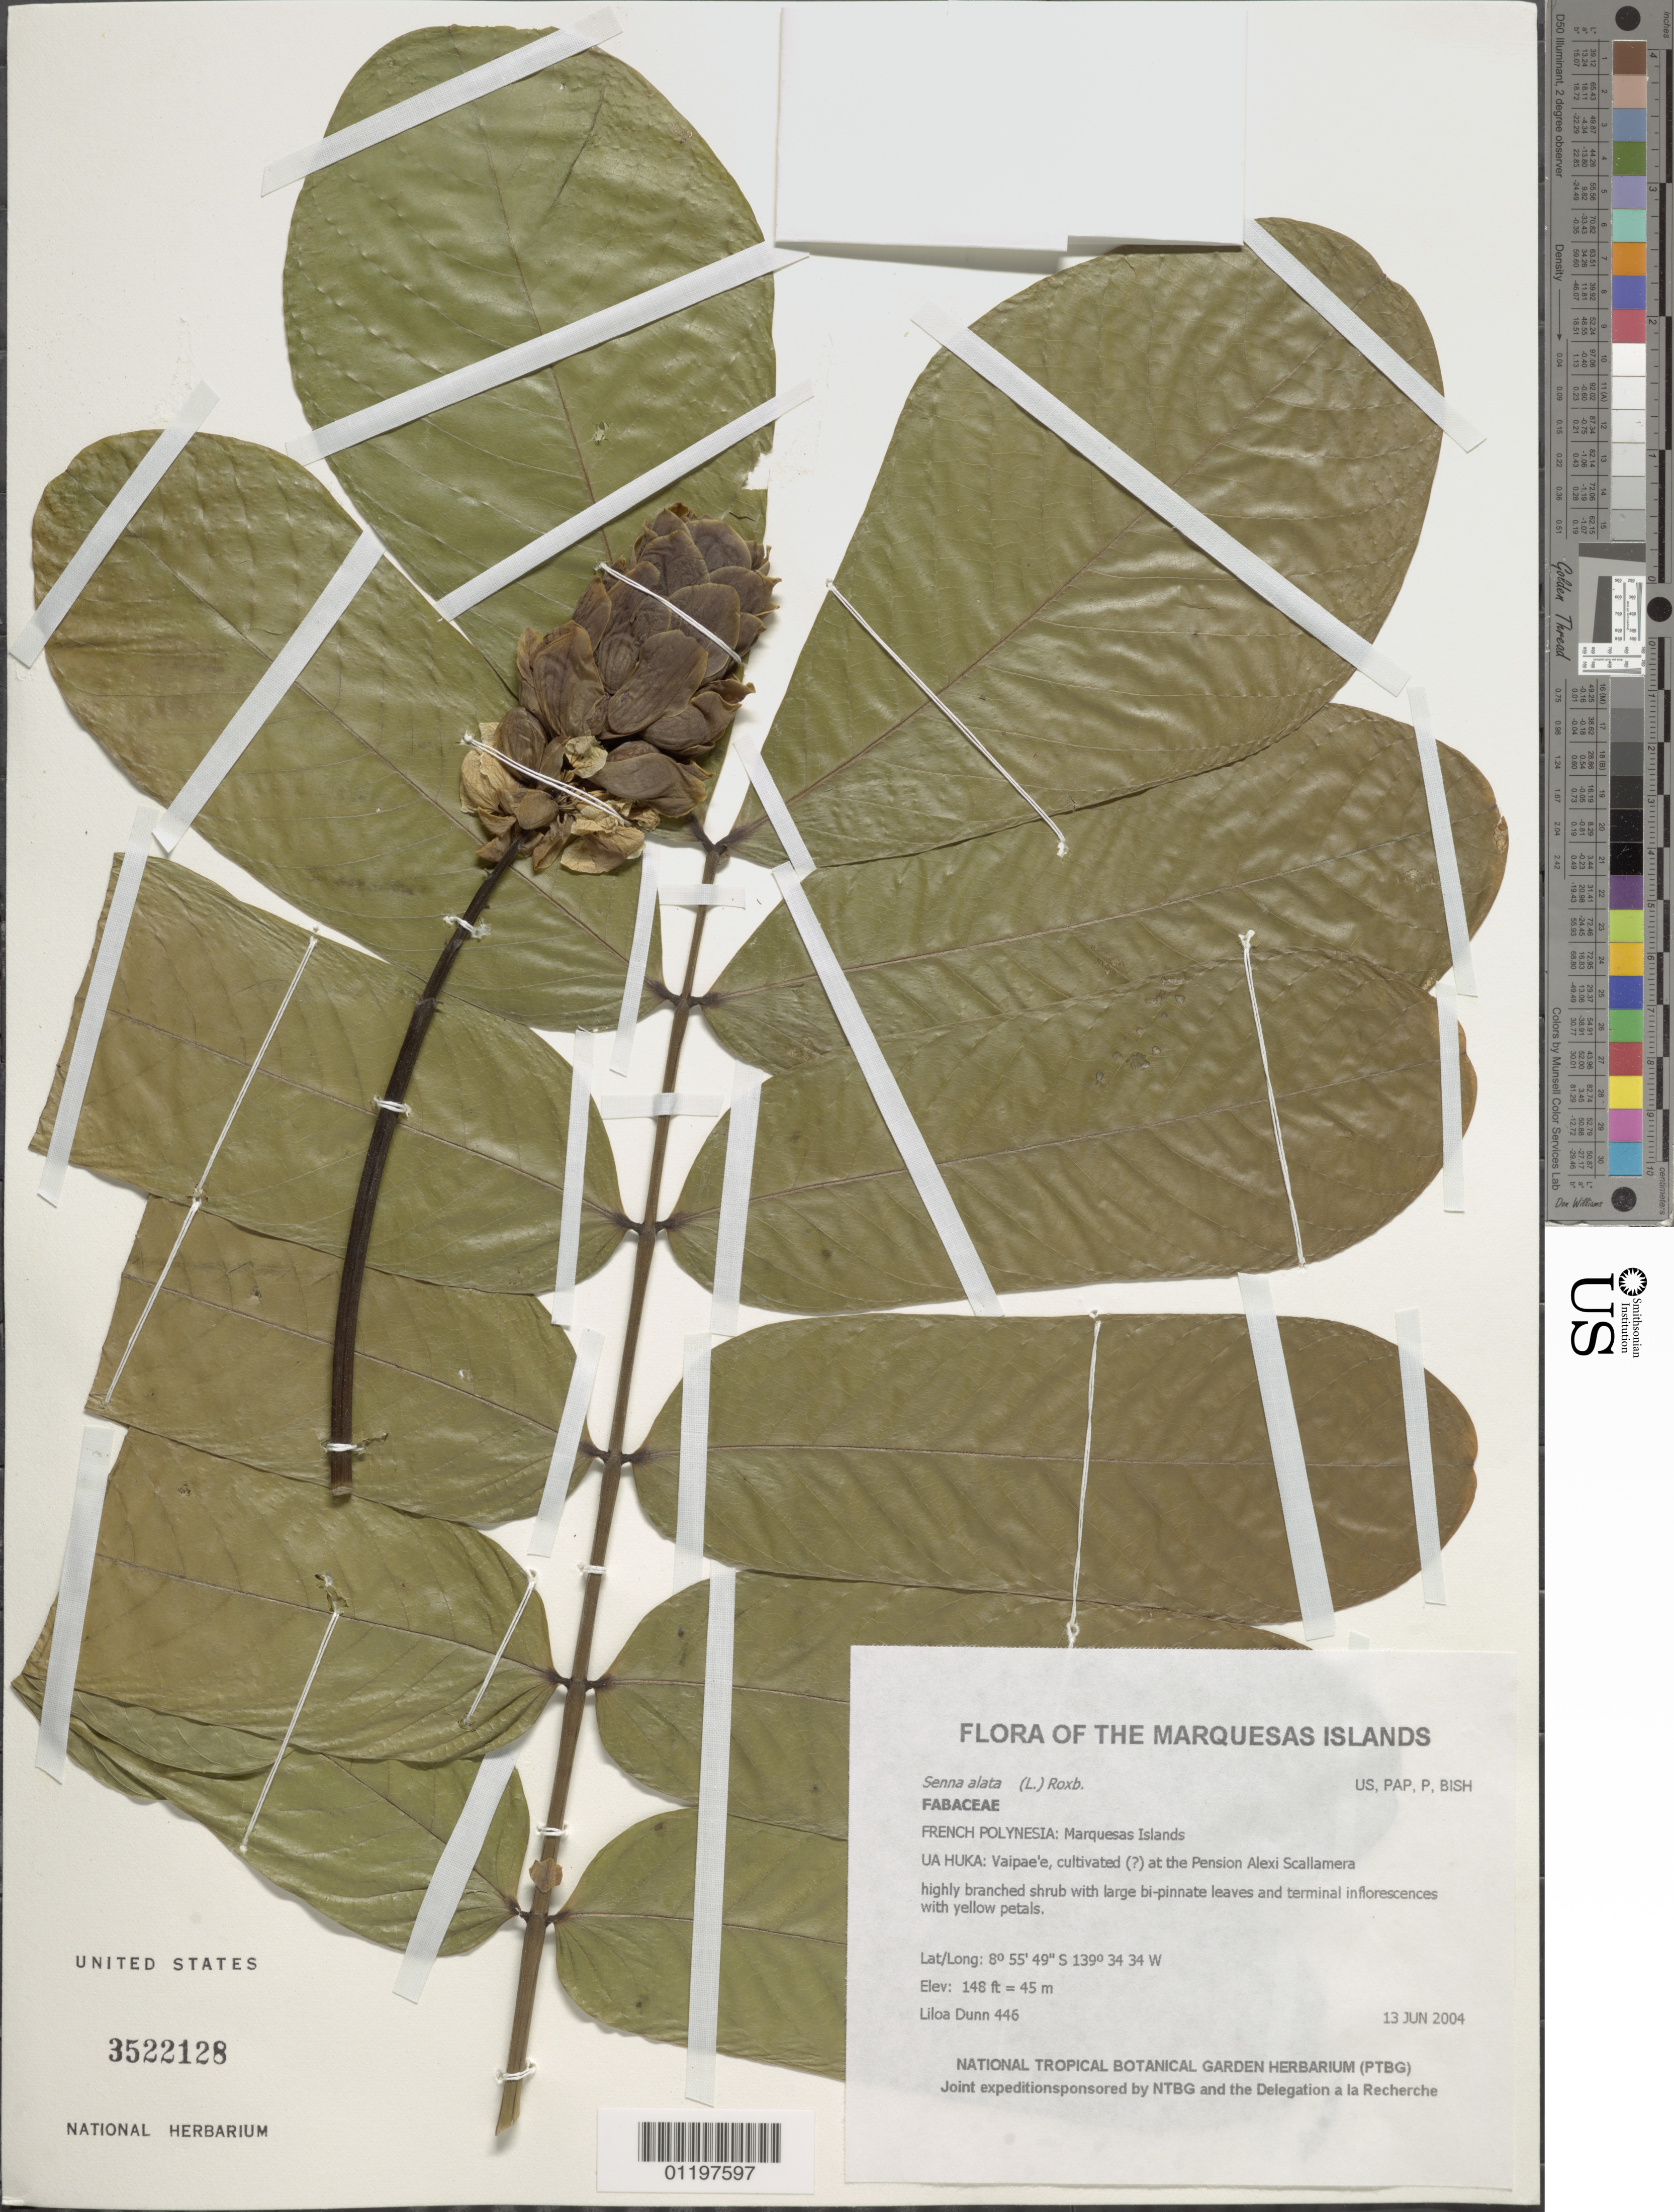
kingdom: Plantae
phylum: Tracheophyta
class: Magnoliopsida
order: Fabales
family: Fabaceae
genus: Senna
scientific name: Senna alata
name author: (L.) Roxb.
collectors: L. Dunn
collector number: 446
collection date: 2004-06-13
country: French Polynesia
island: Ua Huka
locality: Vaipae'e, cultivated (?) at the Pension Alexi Scallamera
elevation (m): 45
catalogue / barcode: US 3522128